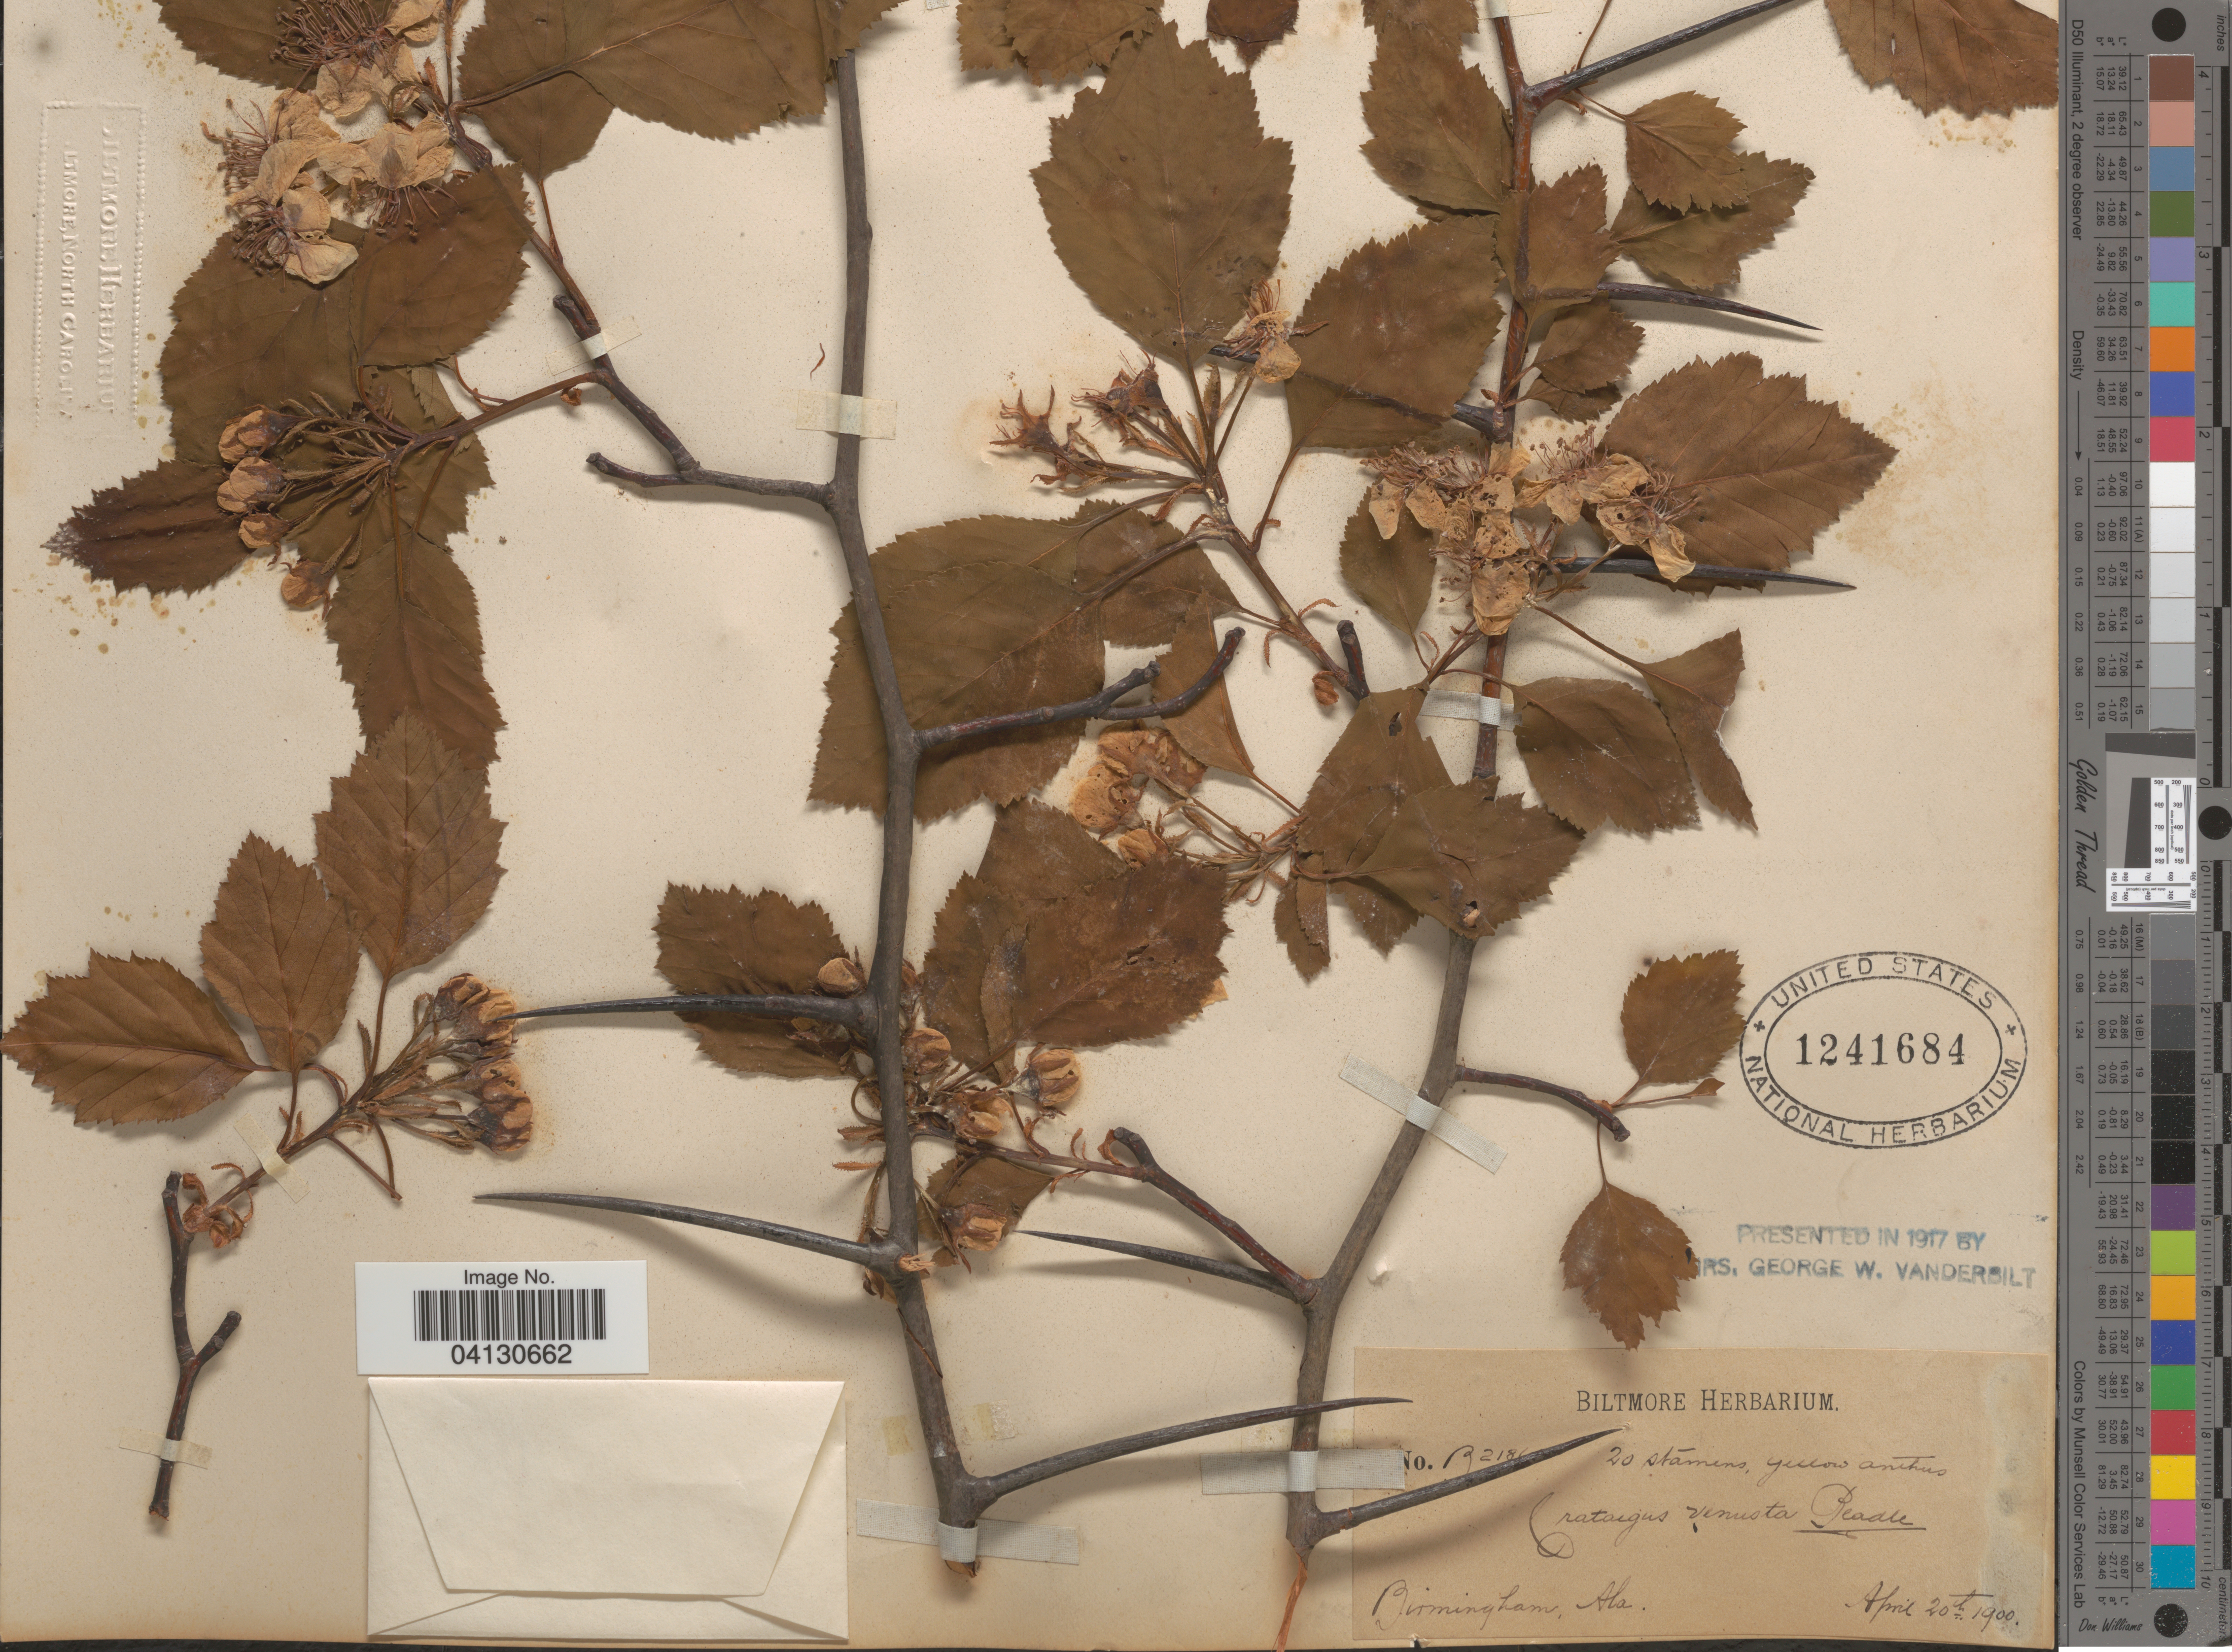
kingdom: Plantae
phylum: Tracheophyta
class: Magnoliopsida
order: Rosales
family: Rosaceae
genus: Crataegus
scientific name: Crataegus venusta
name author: Beadle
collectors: ex herb. Biltmore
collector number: B2186*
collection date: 1900-04-20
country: United States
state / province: Alabama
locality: Birmingham.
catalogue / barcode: US 1241684